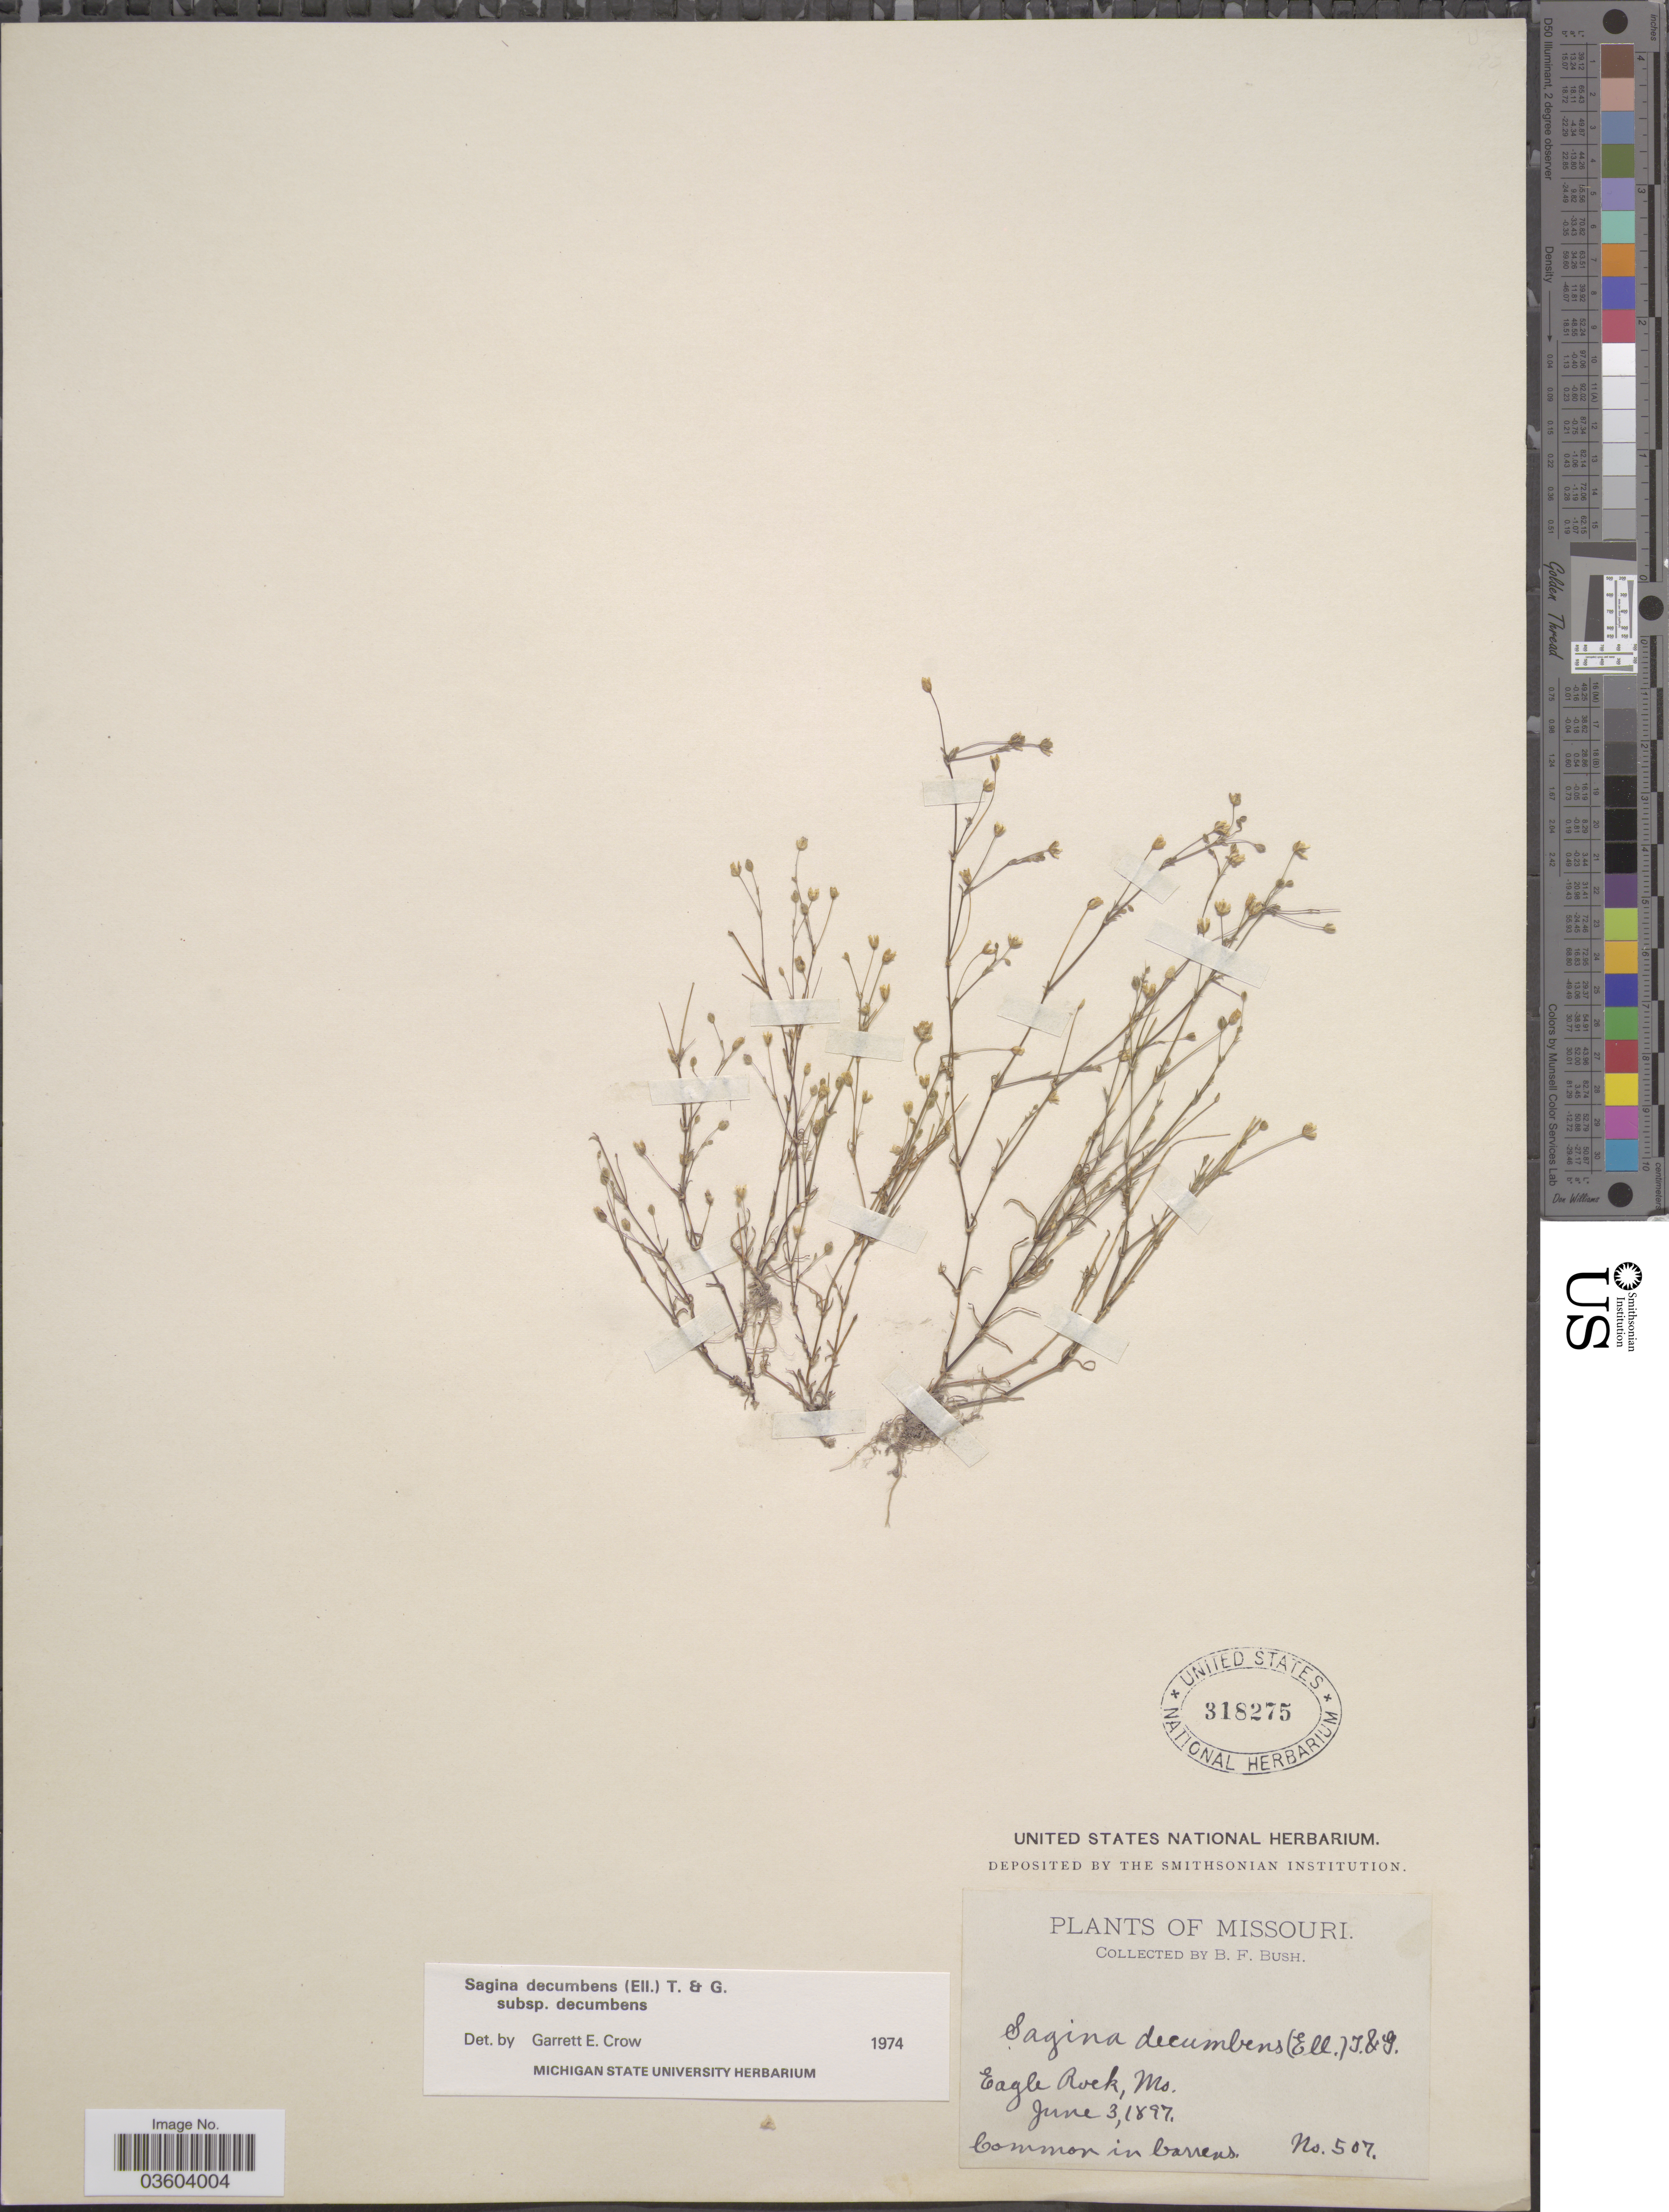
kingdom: Plantae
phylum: Tracheophyta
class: Magnoliopsida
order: Caryophyllales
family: Caryophyllaceae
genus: Sagina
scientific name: Sagina decumbens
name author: (Elliott) Torr. & A. Gray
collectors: B. F. Bush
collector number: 507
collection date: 1897-06-03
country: United States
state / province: Missouri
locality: Eagle Rock.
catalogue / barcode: US 318275